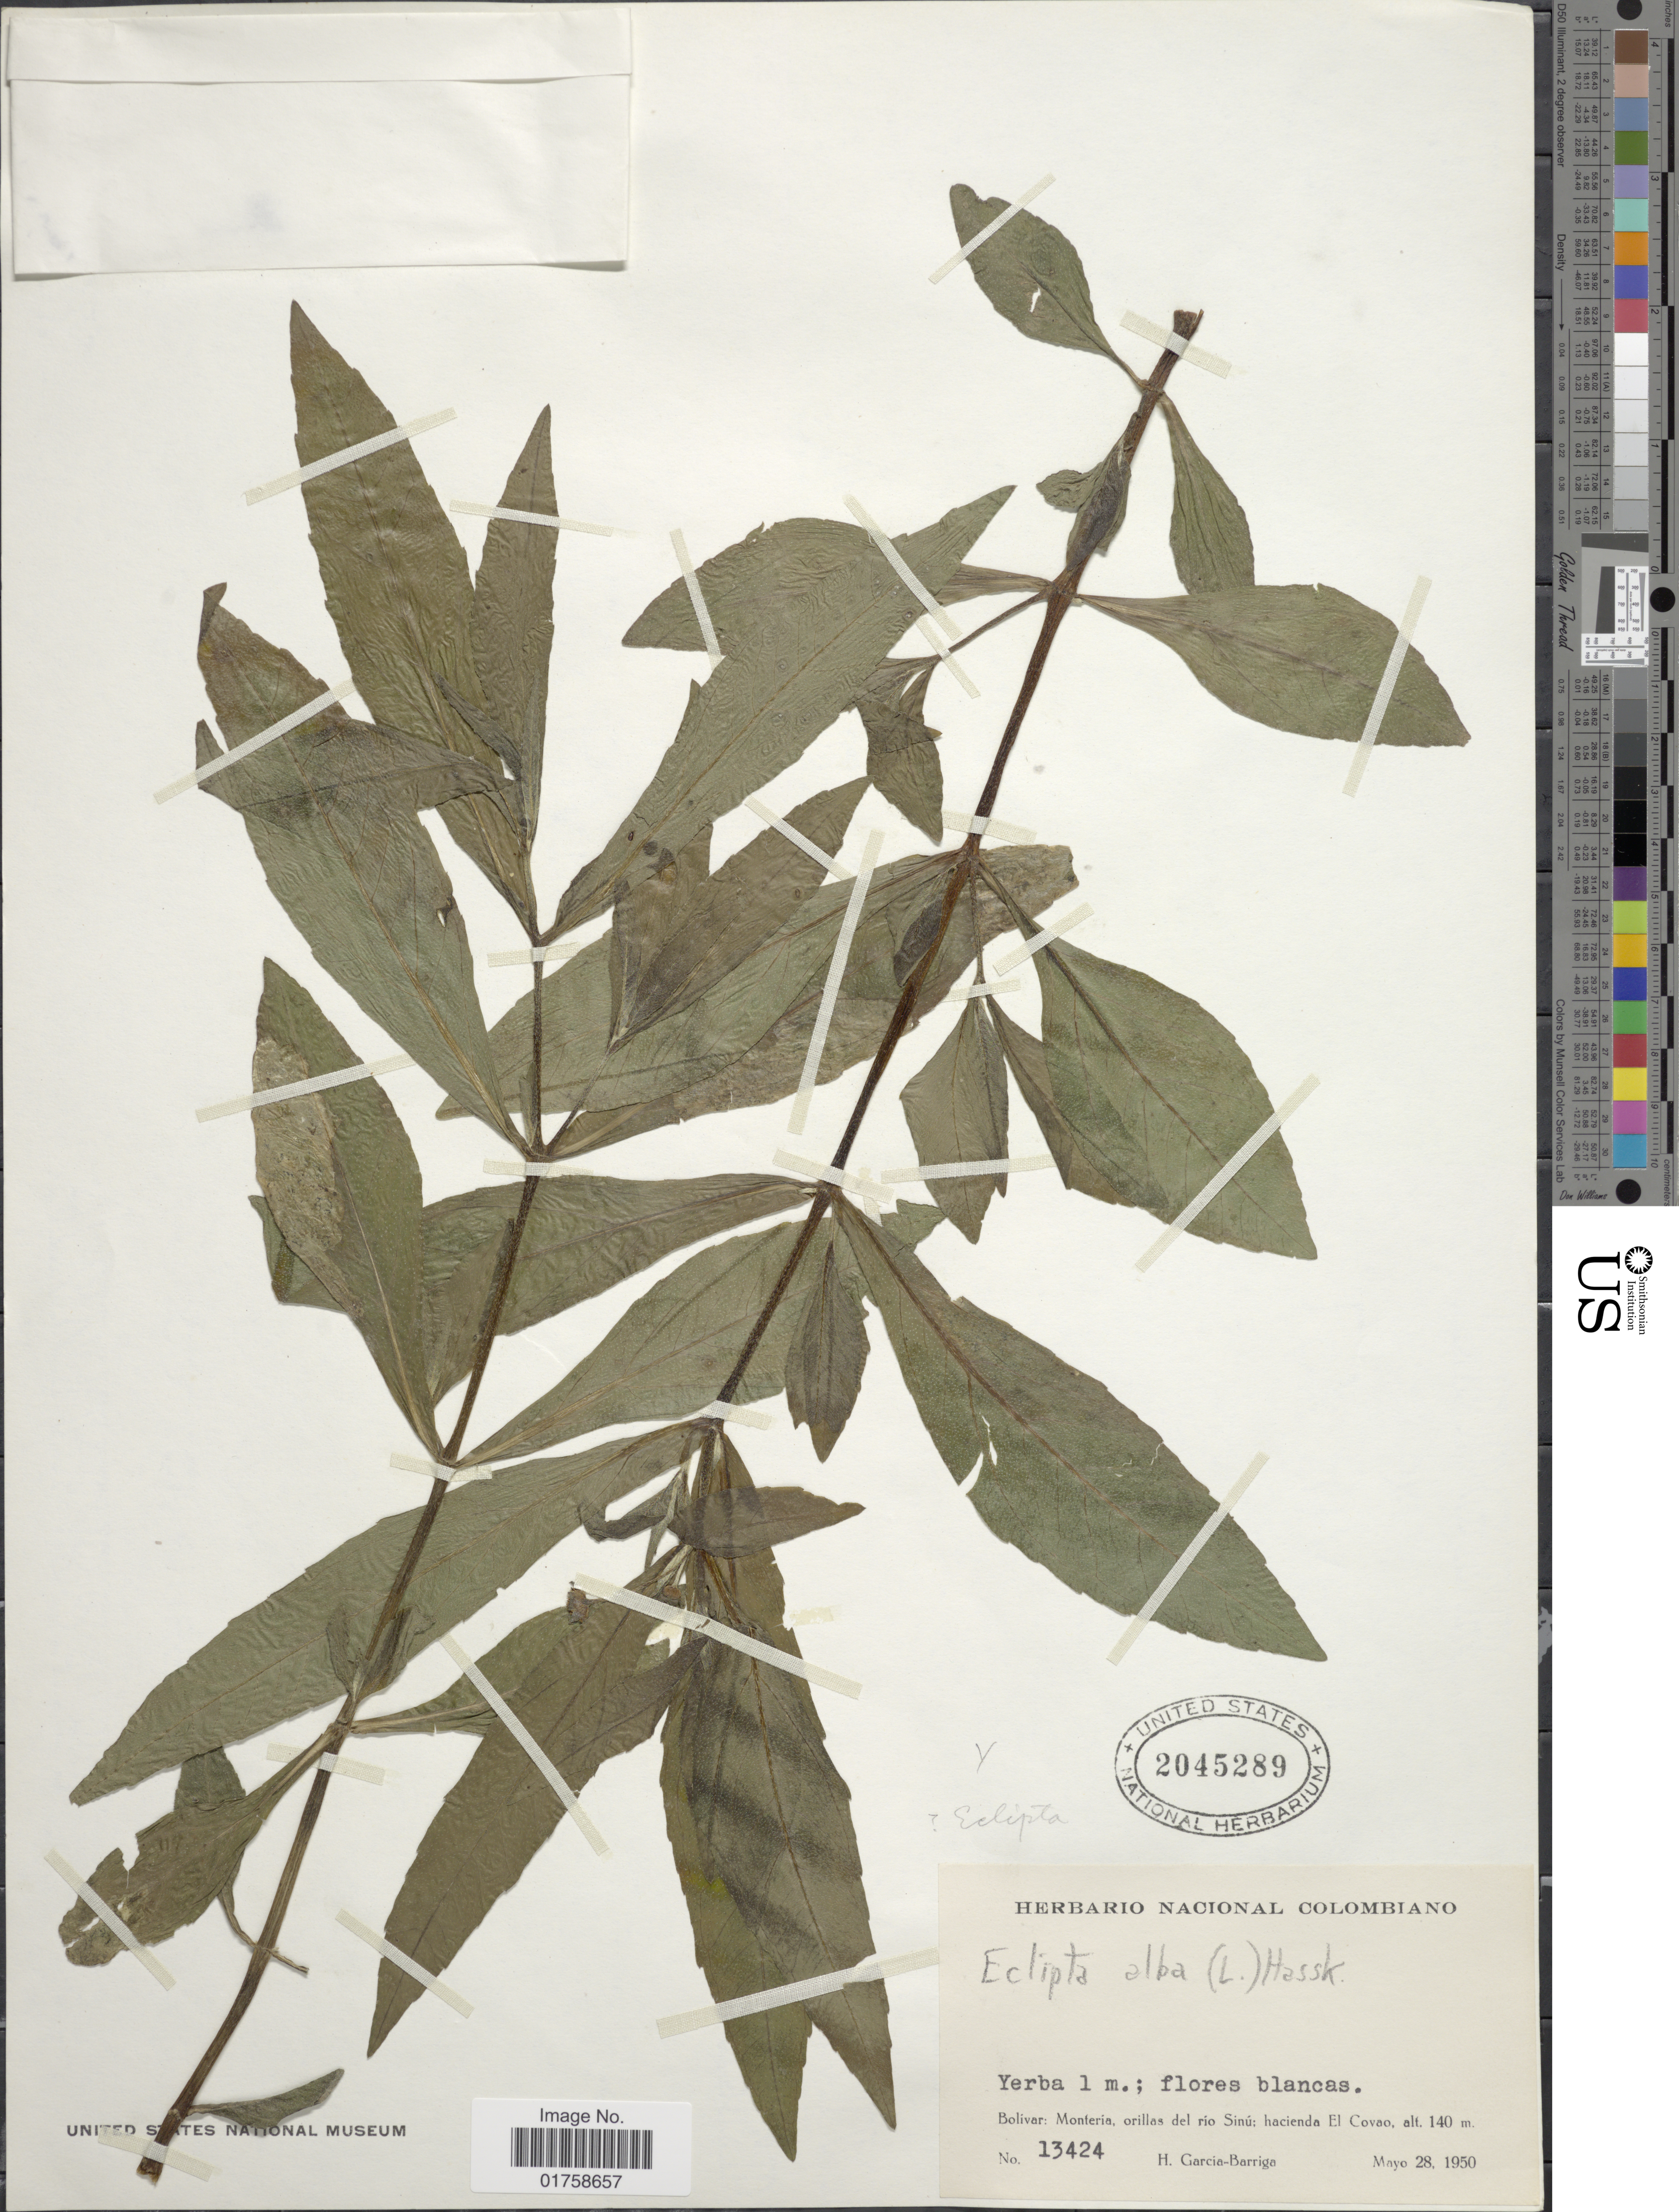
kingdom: Plantae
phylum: Tracheophyta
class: Magnoliopsida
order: Asterales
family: Asteraceae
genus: Eclipta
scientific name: Eclipta alba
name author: (L.) Hassk.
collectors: H. García Barriga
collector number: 13424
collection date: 1950-05-28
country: Colombia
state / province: Bolívar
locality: Bolívar: Monteria, orillas del rio Sinu, hacienda El Covao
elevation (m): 140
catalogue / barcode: US 2045289